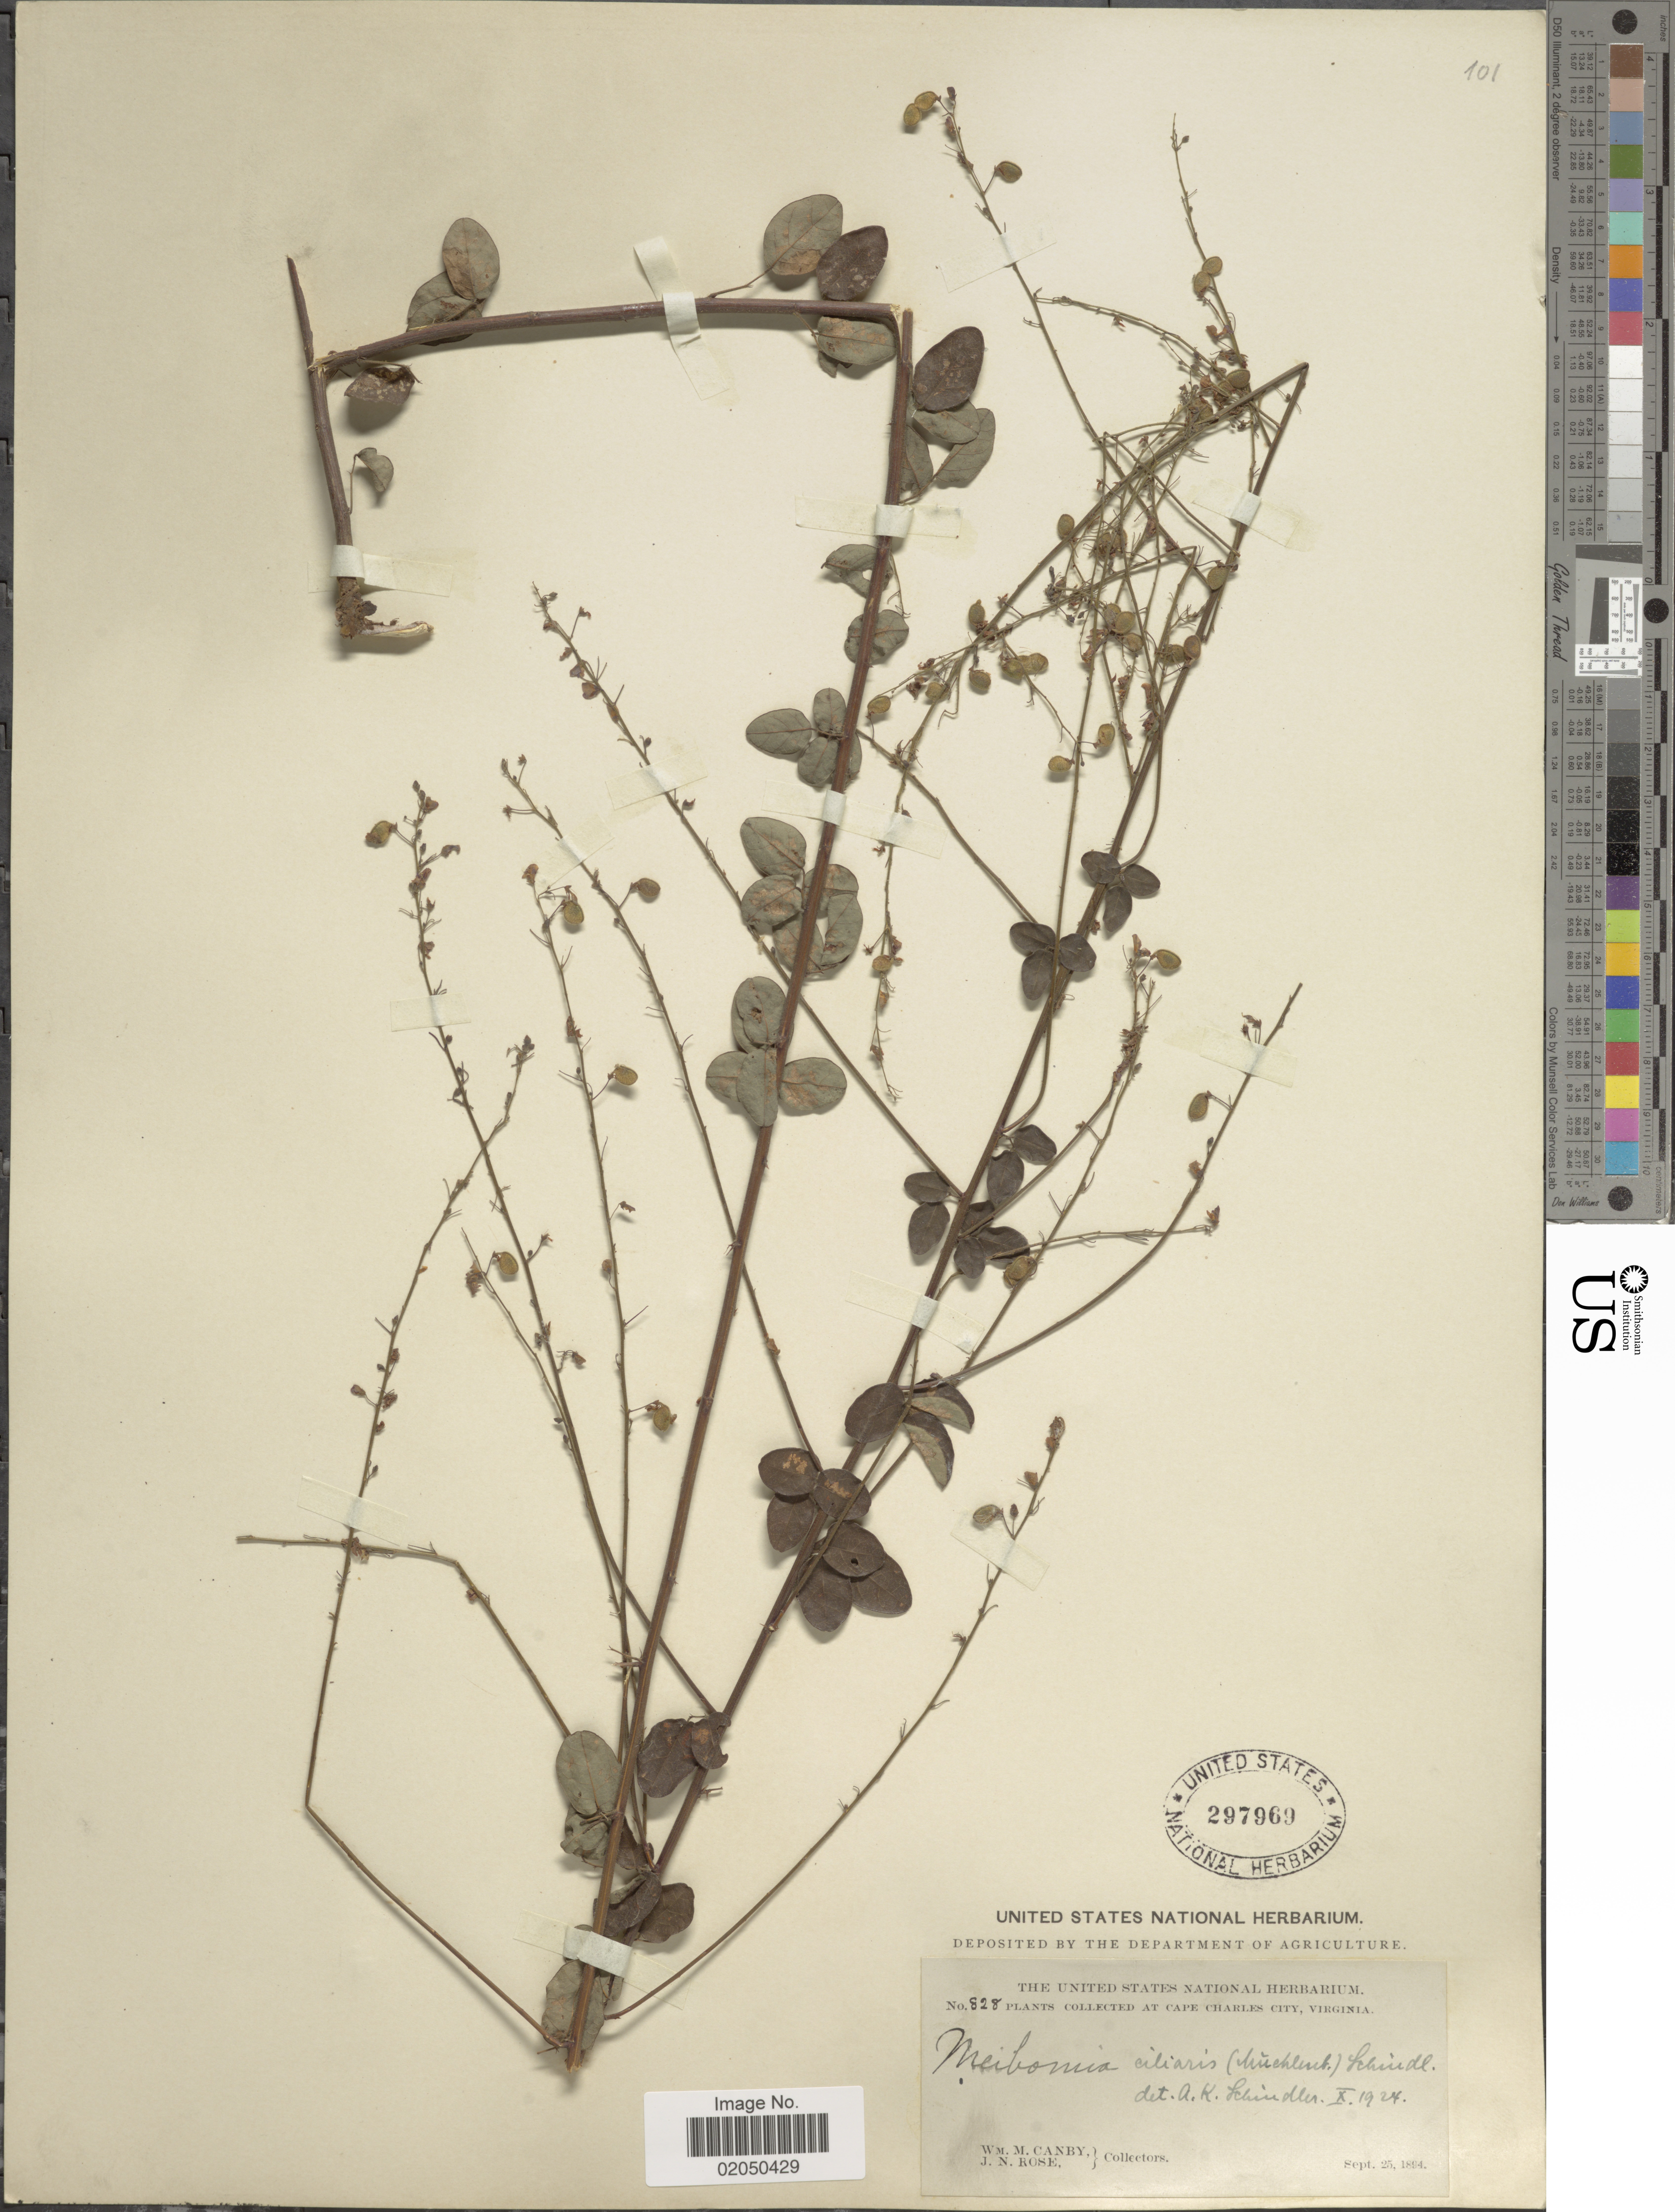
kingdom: Plantae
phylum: Tracheophyta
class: Magnoliopsida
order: Fabales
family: Fabaceae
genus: Desmodium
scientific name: Desmodium ciliare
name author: (Muhl. ex Willd.) DC.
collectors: W. M. Canby & J. N. Rose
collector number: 828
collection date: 1894-09-25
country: United States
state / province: Virginia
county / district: Charles City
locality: Chapel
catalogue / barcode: US 297969